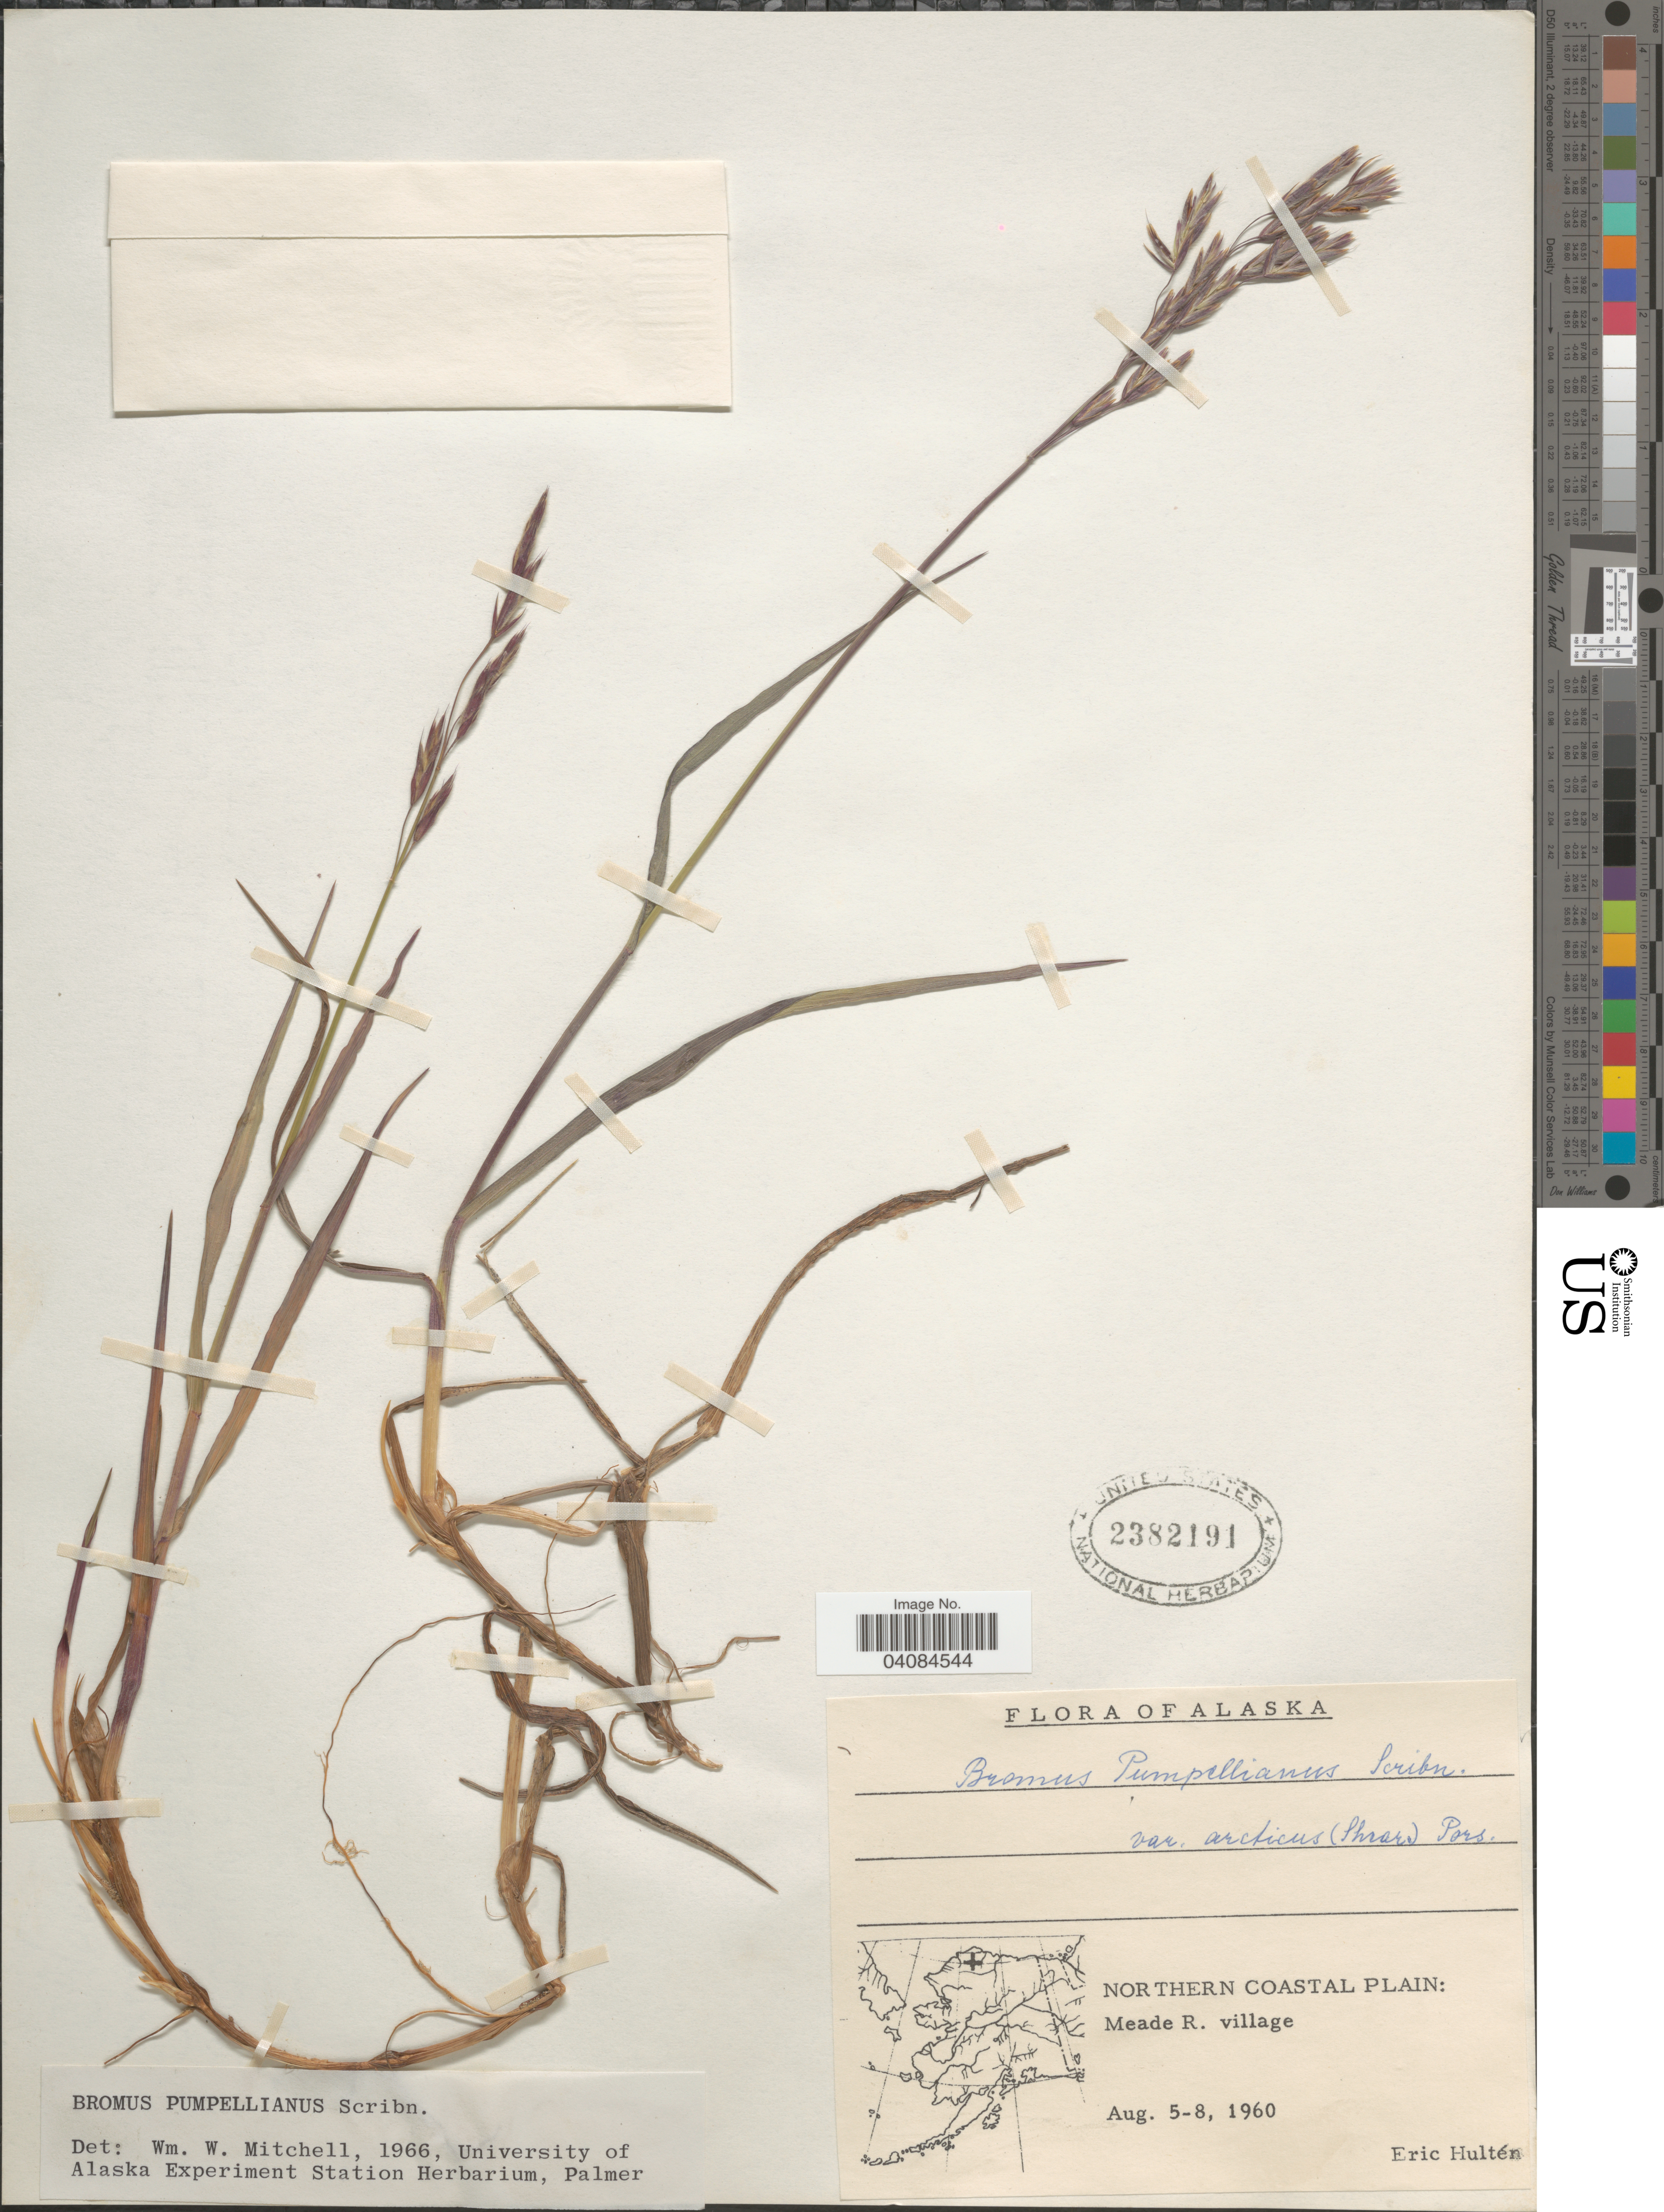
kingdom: Plantae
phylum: Tracheophyta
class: Liliopsida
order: Poales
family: Poaceae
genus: Bromus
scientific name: Bromus pumpellianus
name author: Scribn.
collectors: E. G. Hultén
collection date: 1960-08-05/1960-08-08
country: United States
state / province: Alaska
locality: Northern Coastal Plain: Meade R. village.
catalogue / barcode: US 2382191